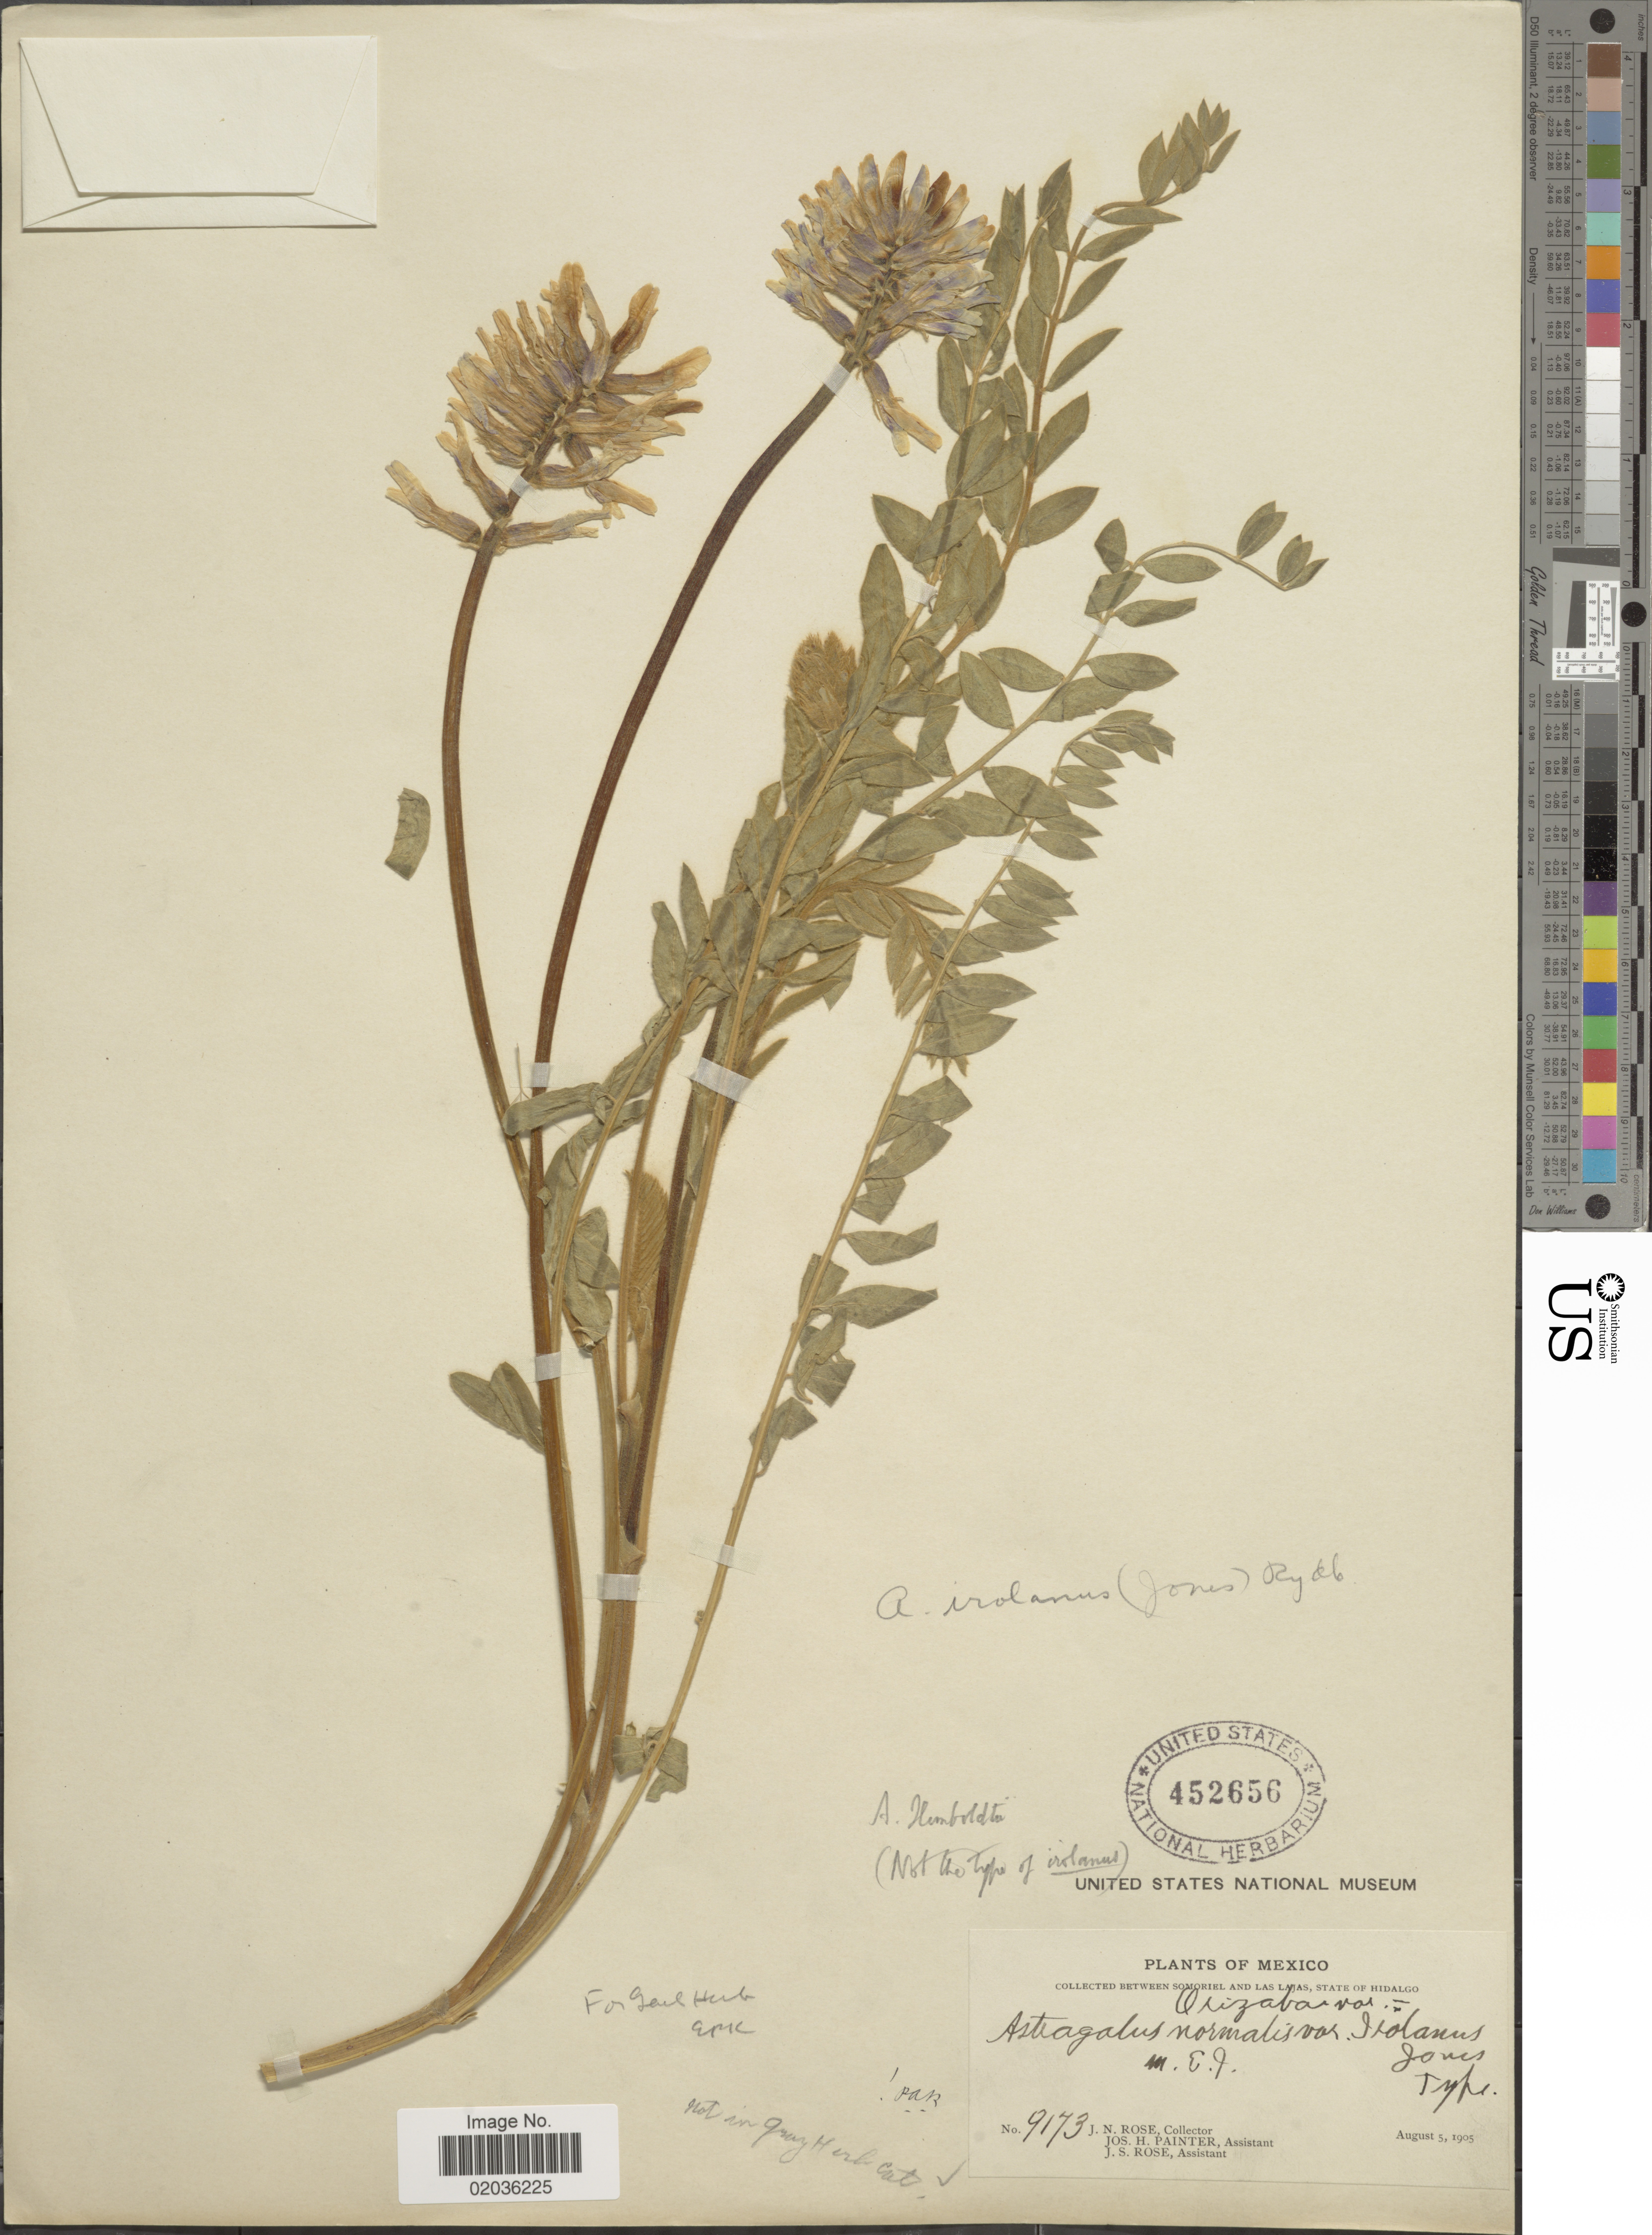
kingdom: Plantae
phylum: Tracheophyta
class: Magnoliopsida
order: Fabales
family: Fabaceae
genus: Astragalus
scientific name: Astragalus mollissimus var. irolanus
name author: (M.E. Jones) Barneby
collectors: J. N. Rose, J. H. Painter & J. S. Rose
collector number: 9173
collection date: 1905-08-05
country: Mexico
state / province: Hidalgo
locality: Between Somoriel and Las Lajas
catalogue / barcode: US 452656